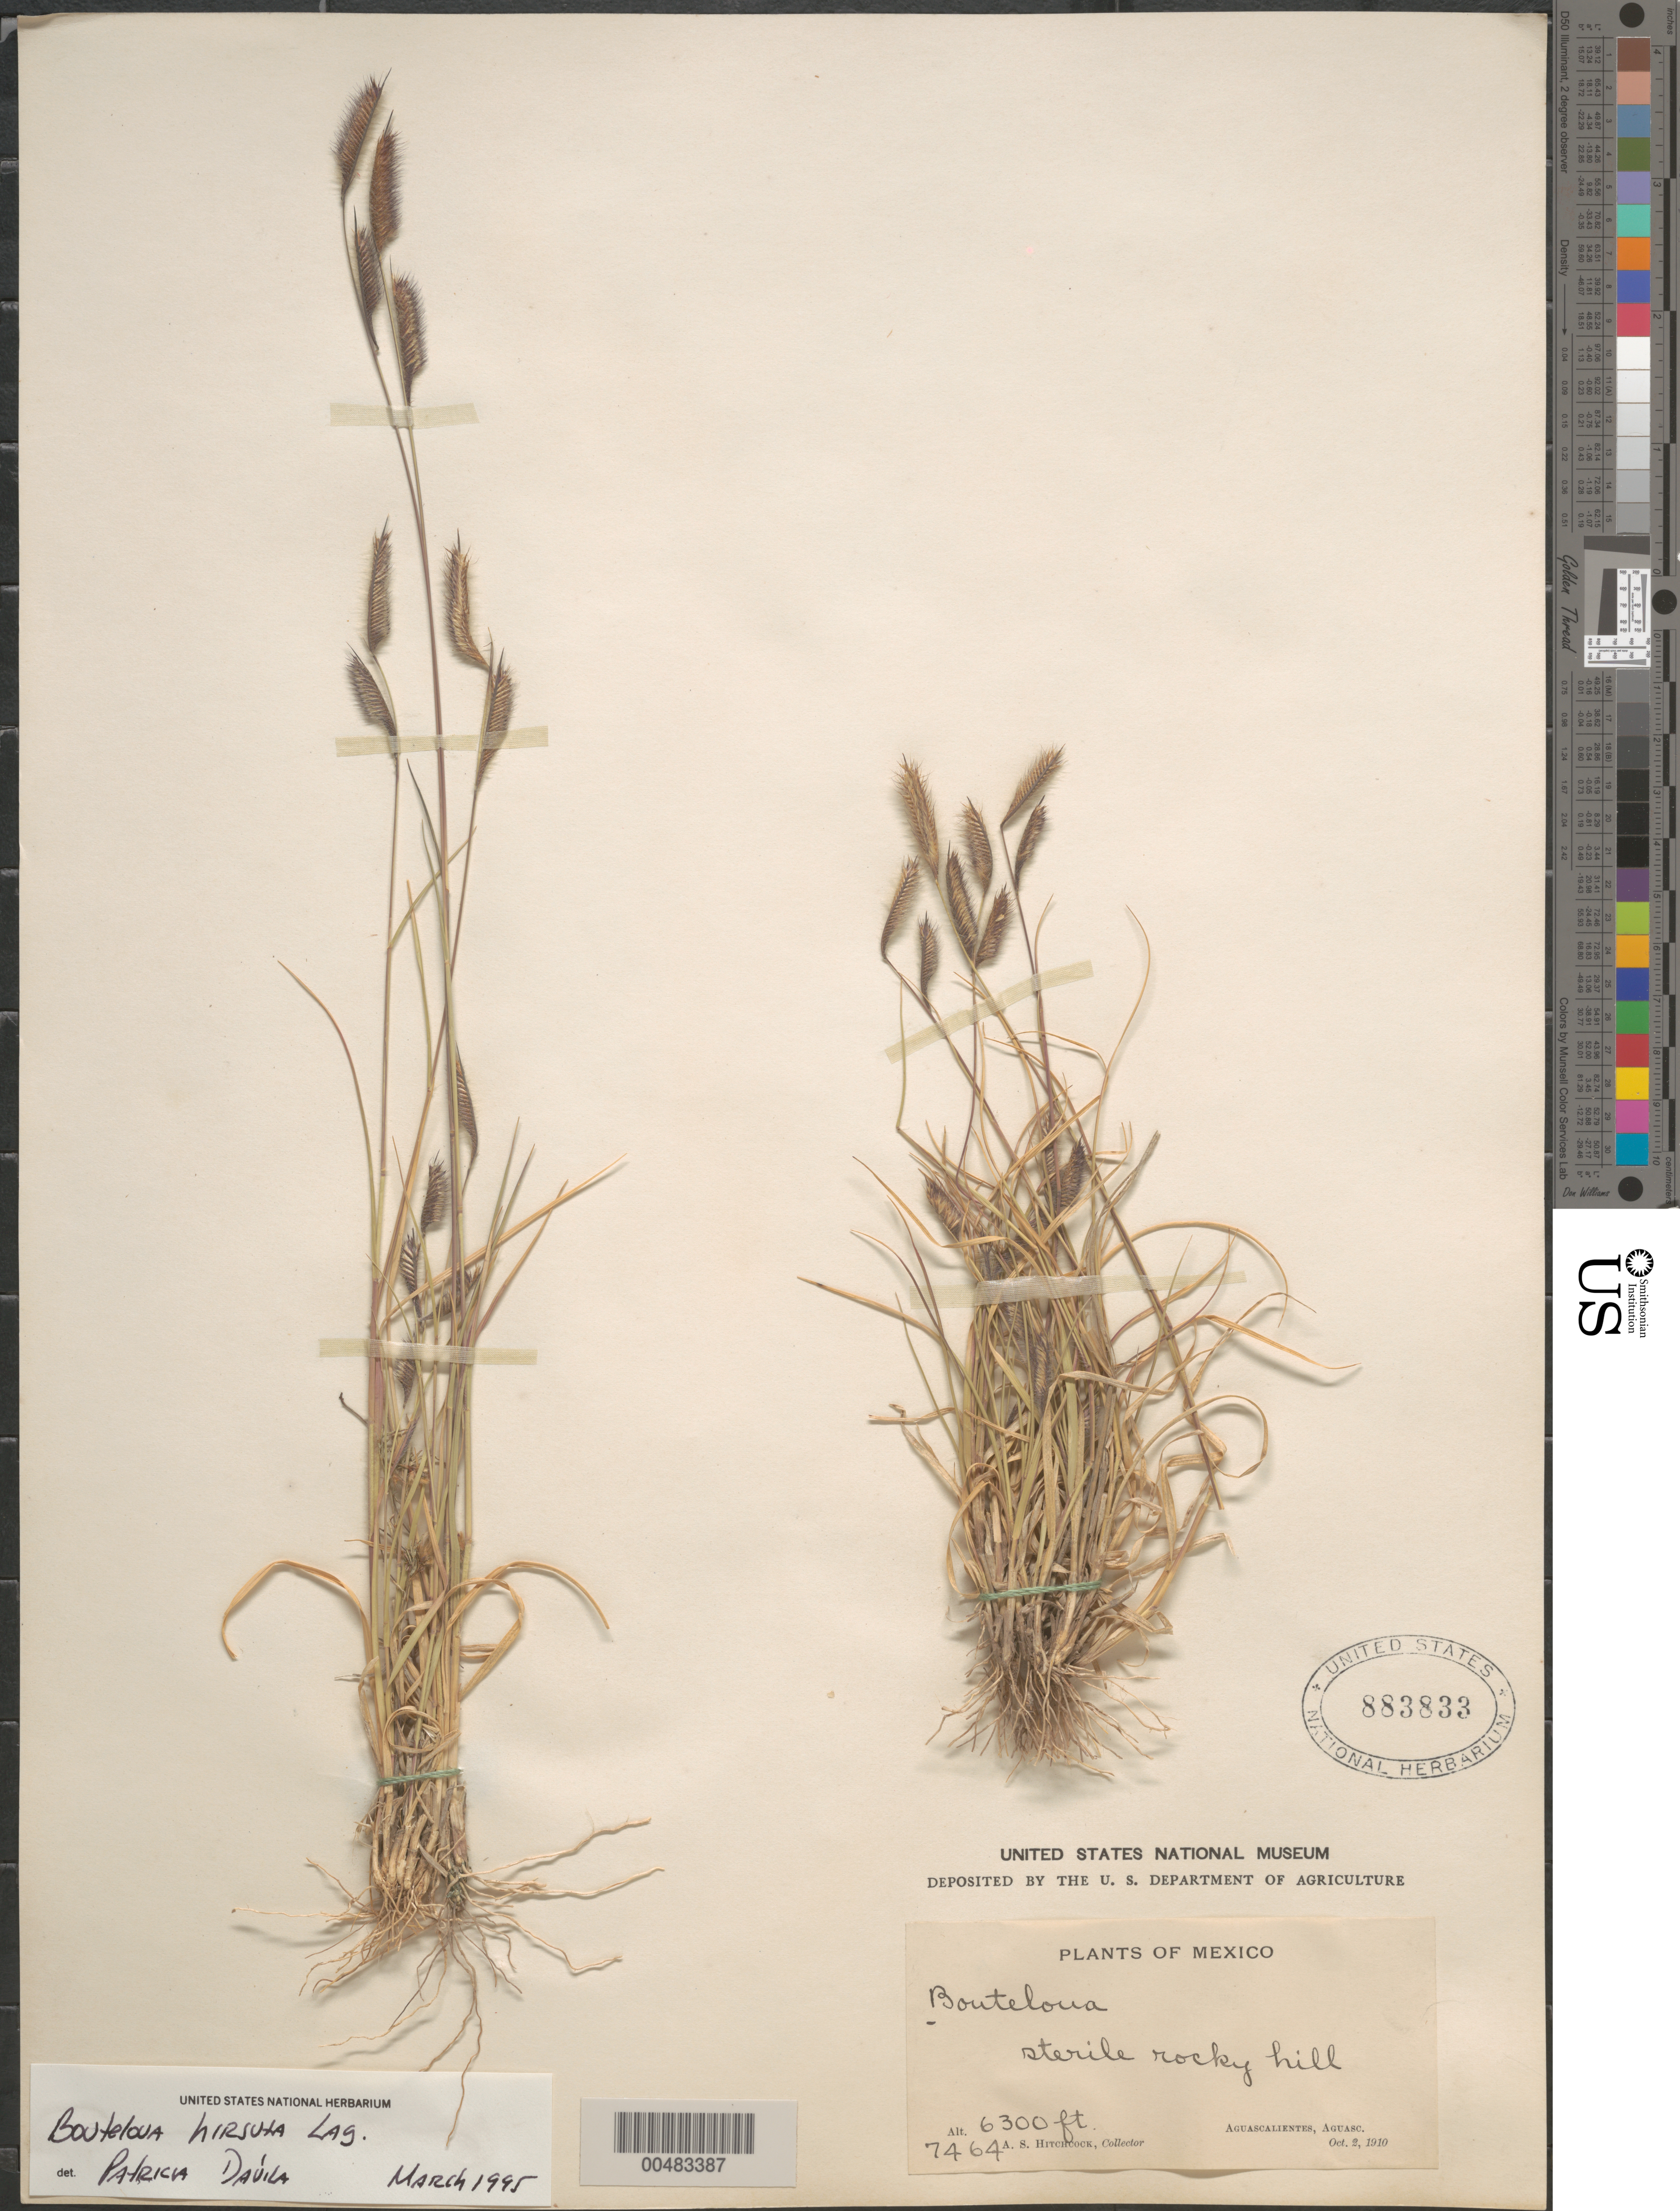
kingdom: Plantae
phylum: Tracheophyta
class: Liliopsida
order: Poales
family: Poaceae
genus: Bouteloua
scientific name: Bouteloua hirsuta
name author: Lag.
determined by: Dávila, P. D.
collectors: A. S. Hitchcock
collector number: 7464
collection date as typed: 2 Oct 1910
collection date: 1910-10-02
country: Mexico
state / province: Aguascalientes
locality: Aguascalientes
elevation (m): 1920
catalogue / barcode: US 883833